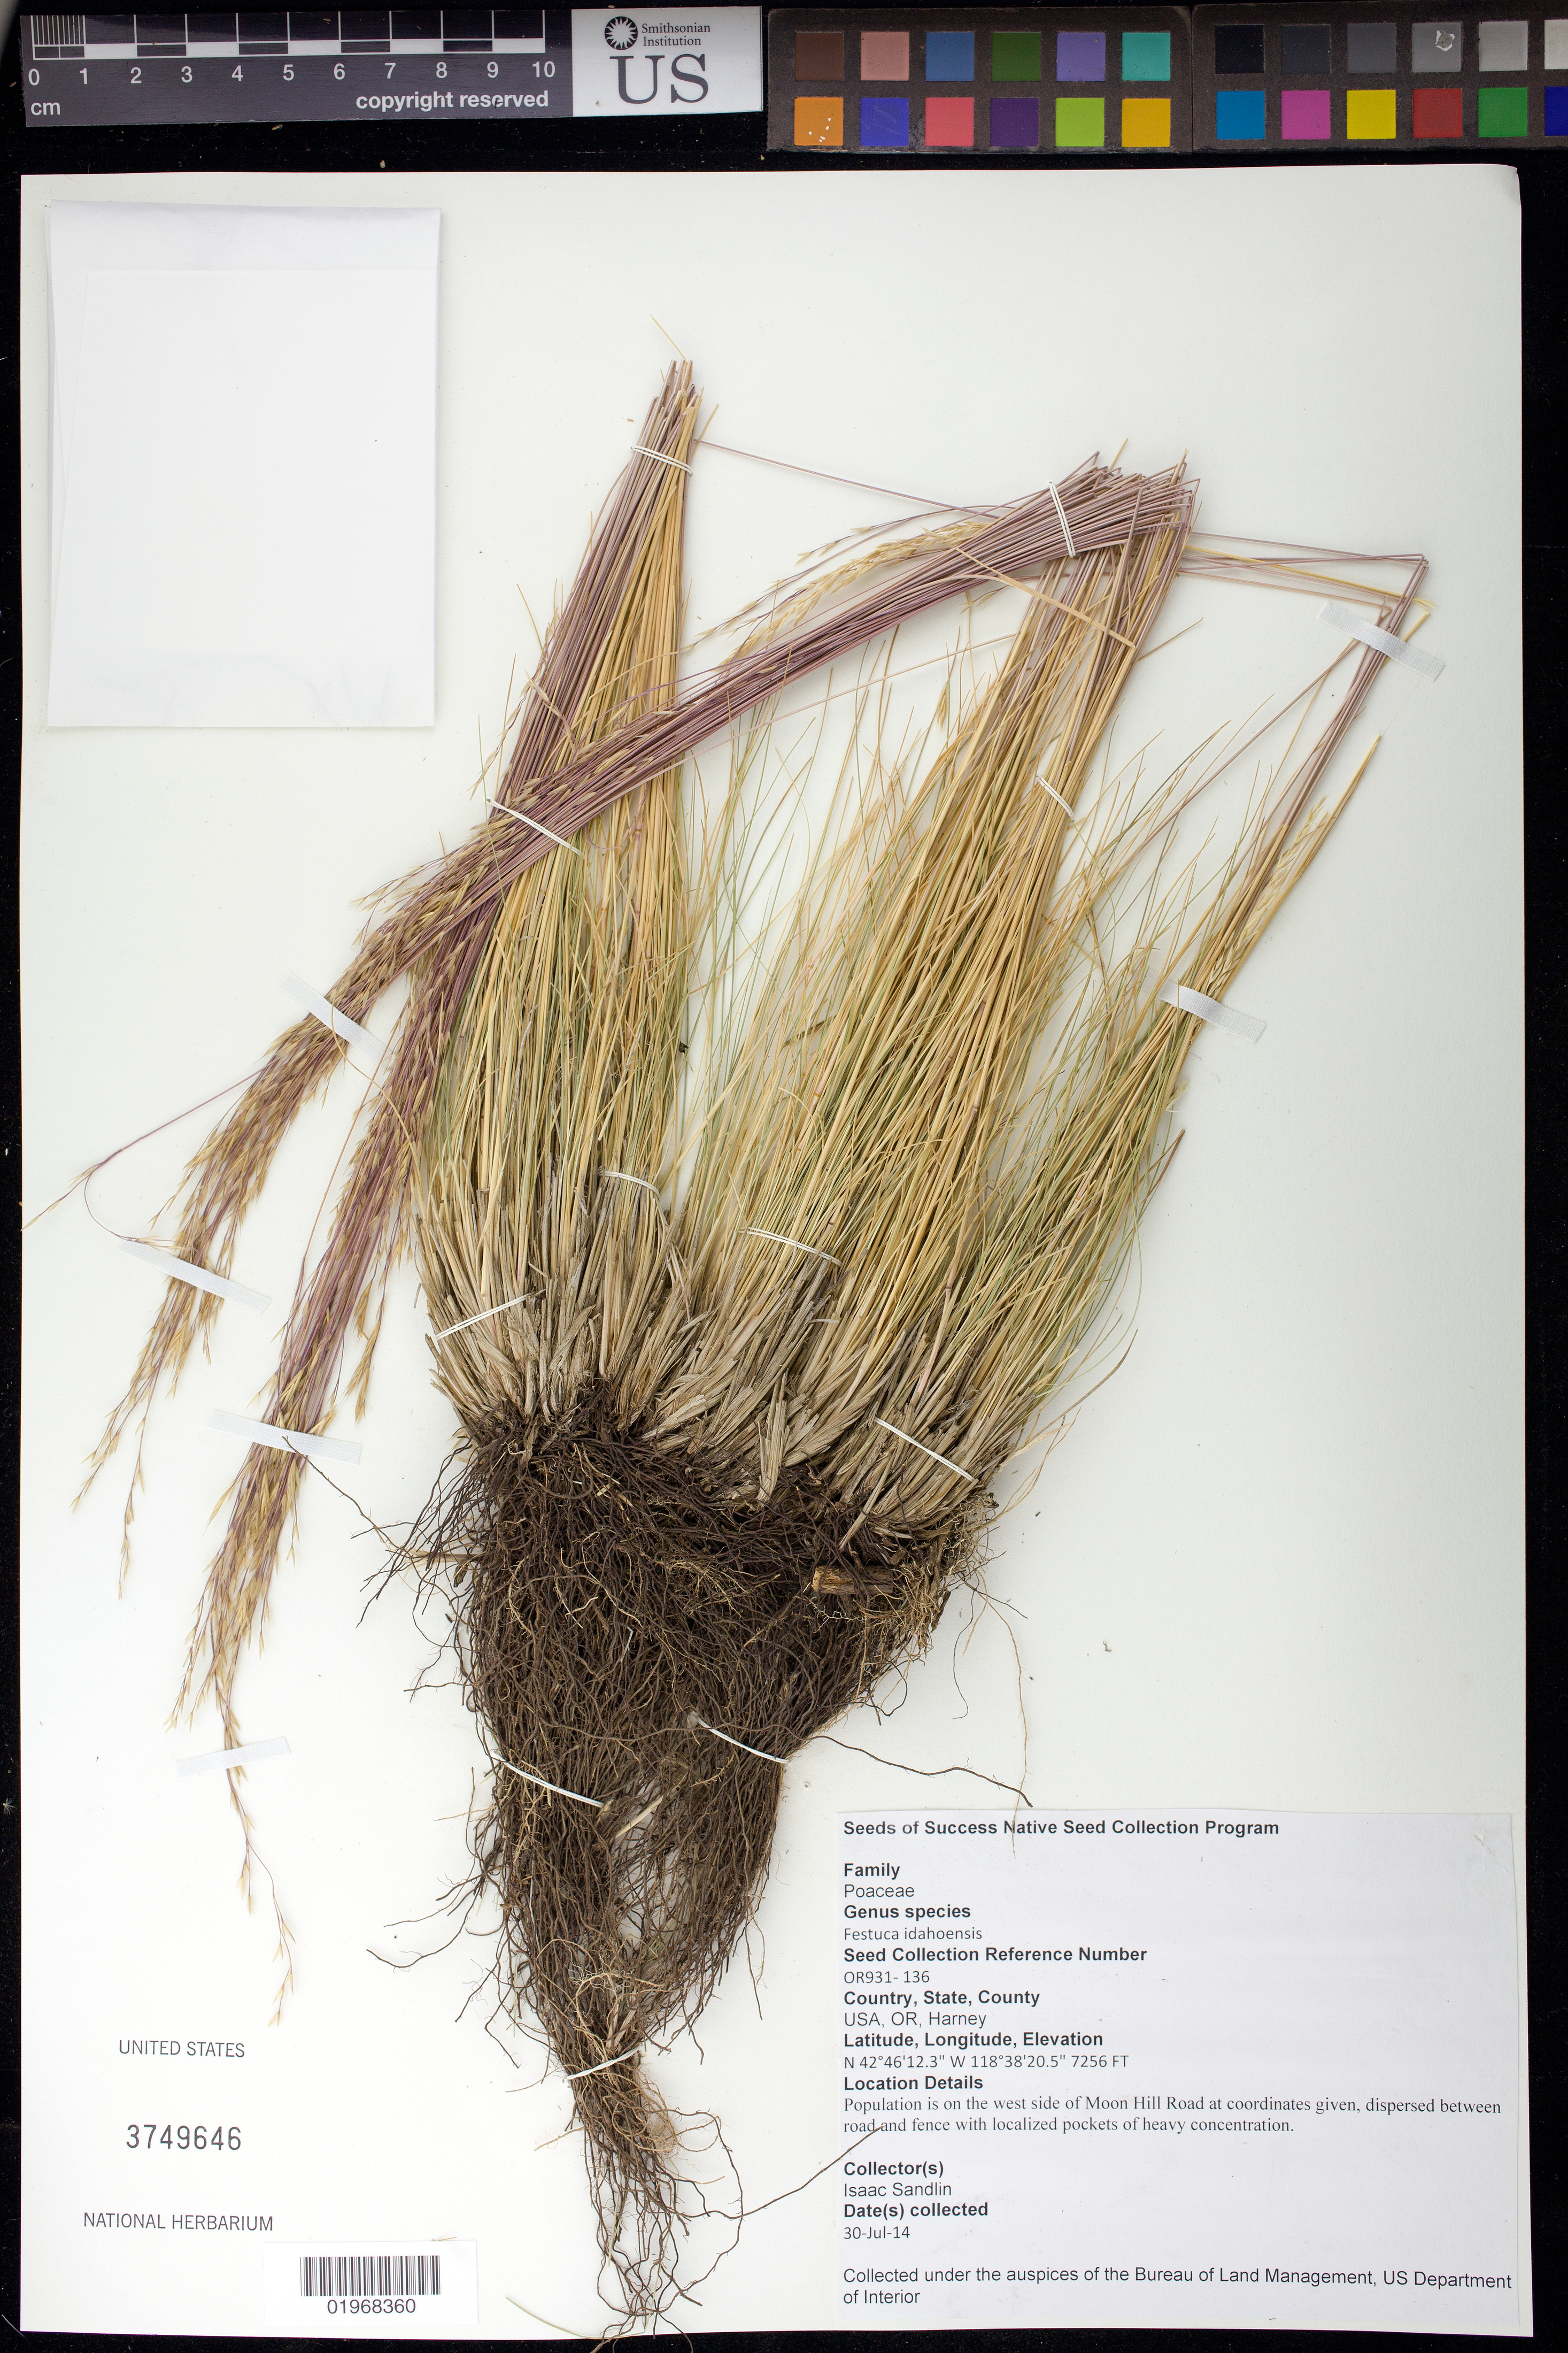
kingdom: Plantae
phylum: Tracheophyta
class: Liliopsida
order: Poales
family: Poaceae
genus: Festuca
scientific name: Festuca idahoensis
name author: Elmer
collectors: I. Sandlin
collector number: OR931-136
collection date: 2014-07-30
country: United States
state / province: Oregon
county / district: Harney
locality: Steens Mountain Cooperative Management and Protection Area. Moon Hill Road.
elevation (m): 2212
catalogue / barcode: US 3749646